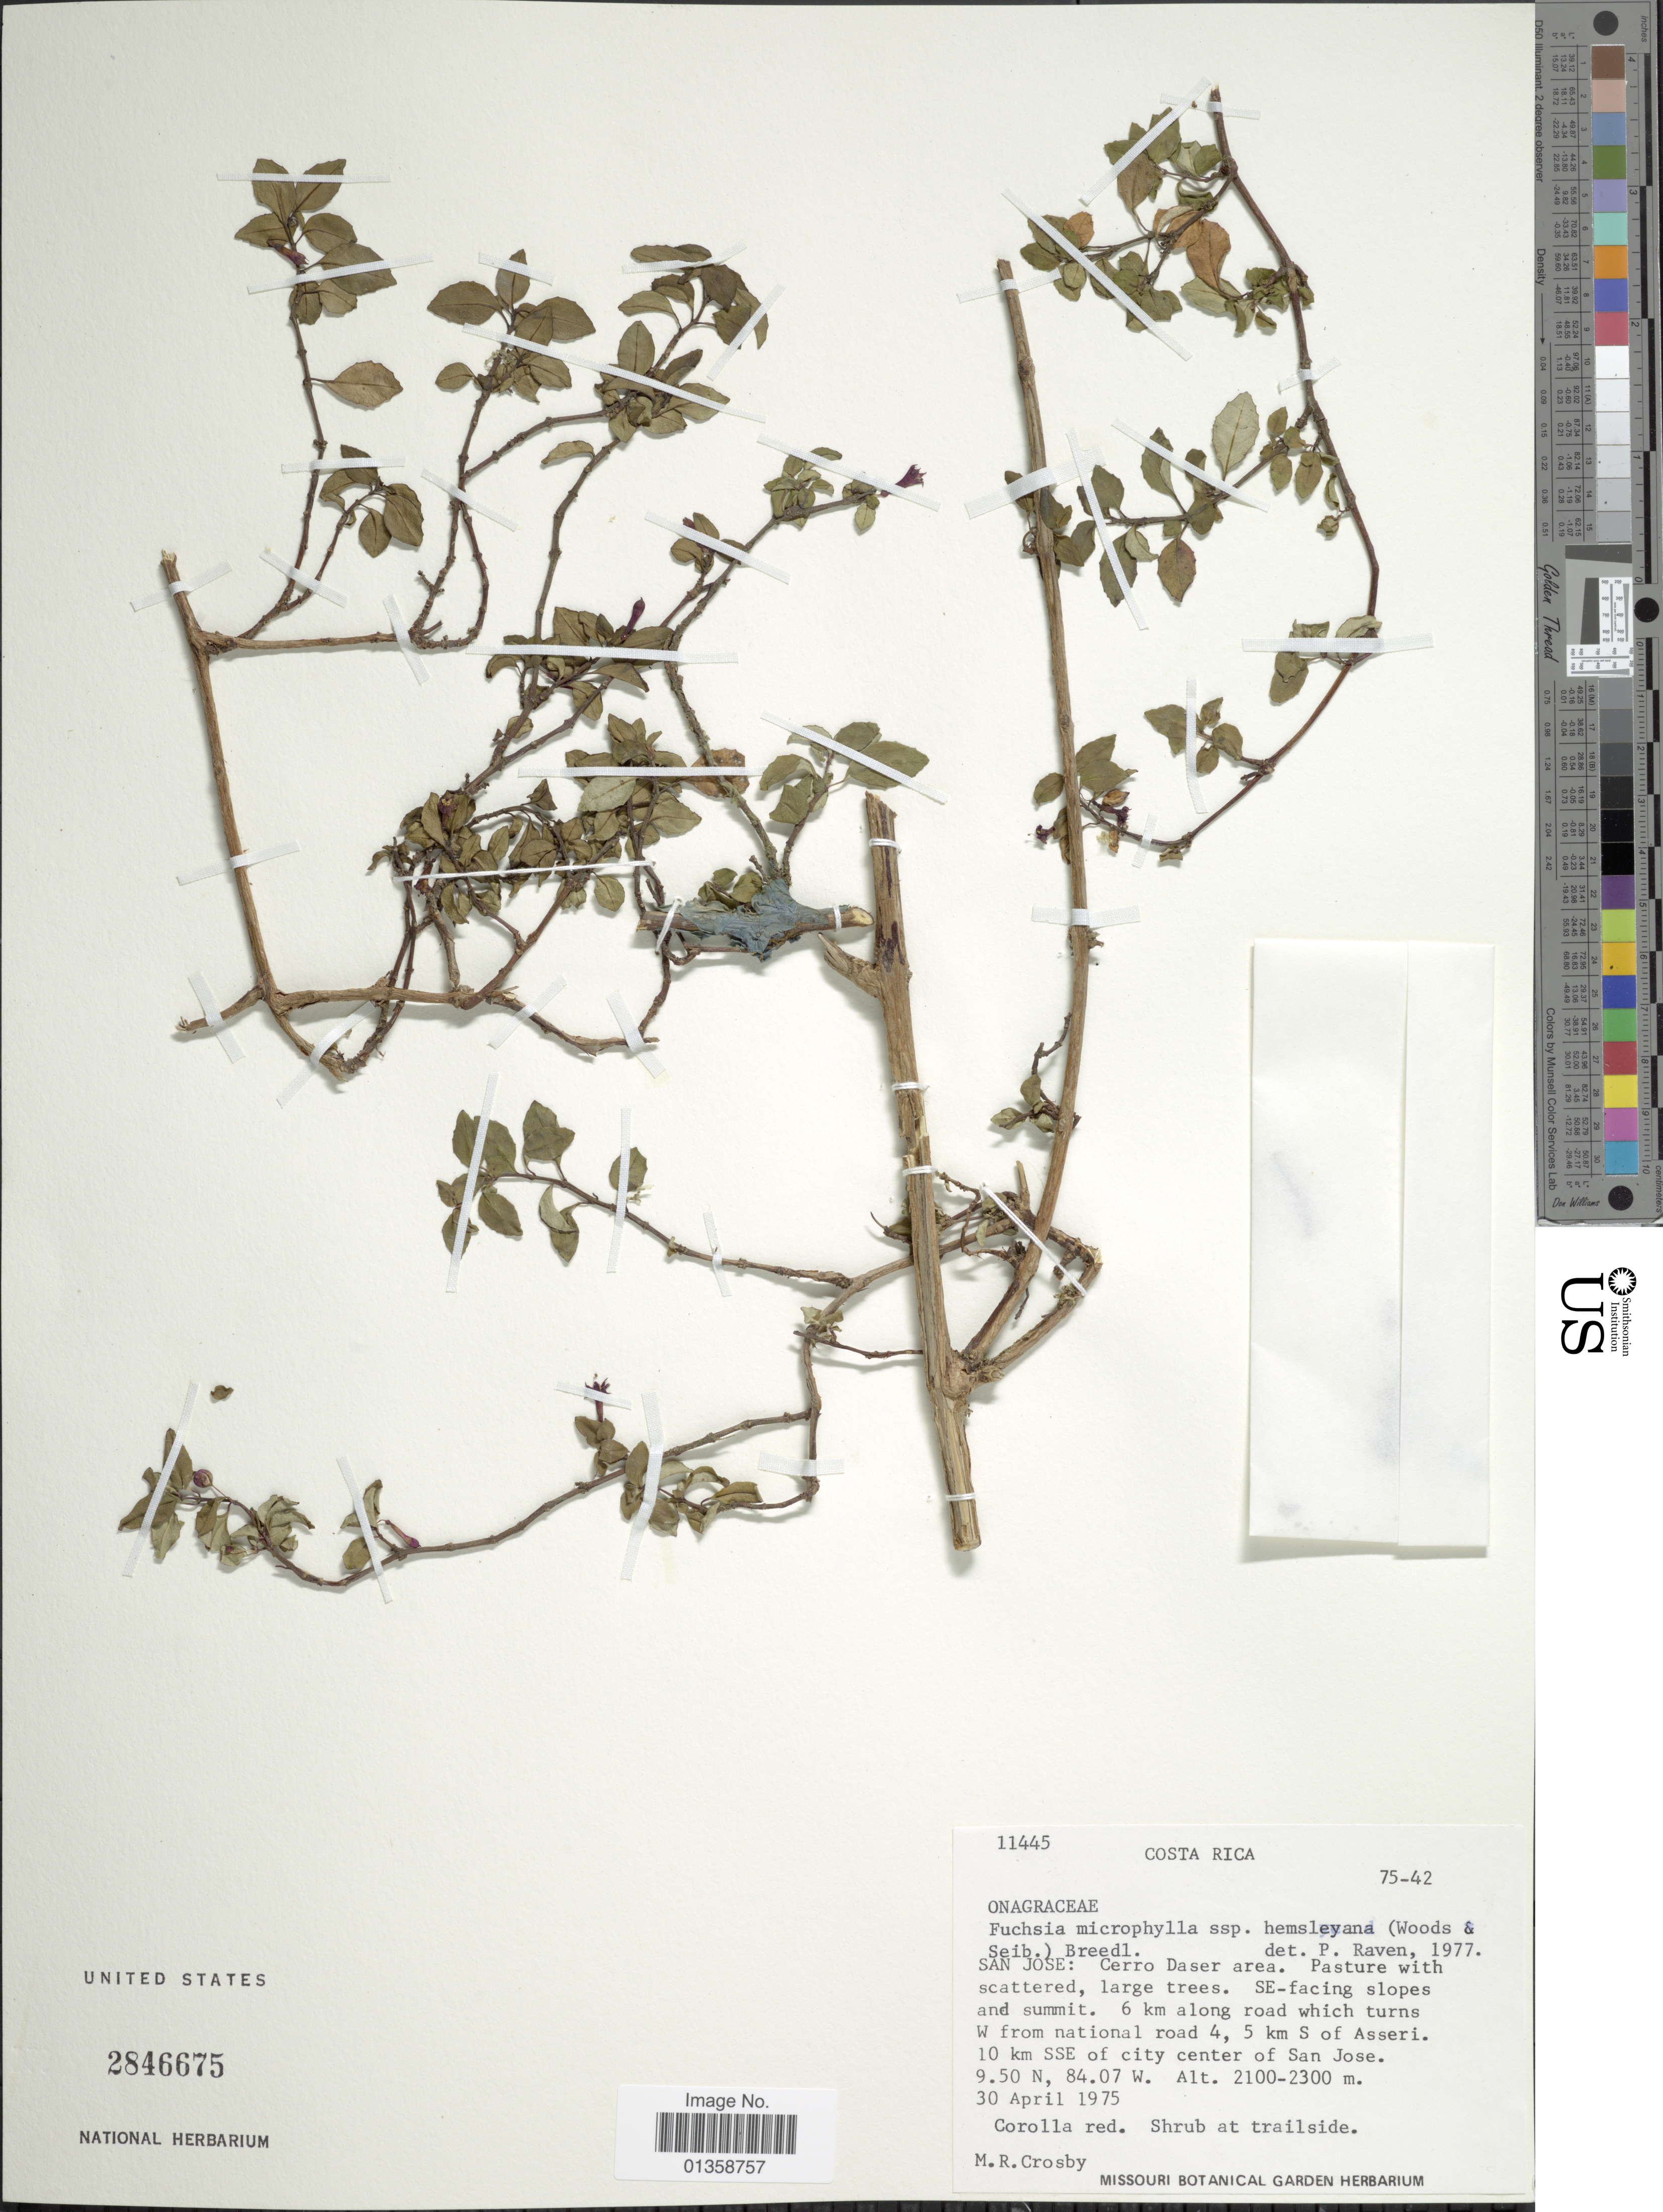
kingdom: Plantae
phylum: Tracheophyta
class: Magnoliopsida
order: Myrtales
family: Onagraceae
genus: Fuchsia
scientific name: Fuchsia microphylla subsp. hemsleyana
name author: (Woodson & Seibert) Breedlove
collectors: M. R. Crosby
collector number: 11445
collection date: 1975-04-30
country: Costa Rica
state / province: San José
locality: Cerro Daser area. SE-facing slopes and summit 6 km along road which turns W from national road 4, 5 km S of Asseri. 10 km SSE of city center of San Jose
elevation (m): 2100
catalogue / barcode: US 2846675